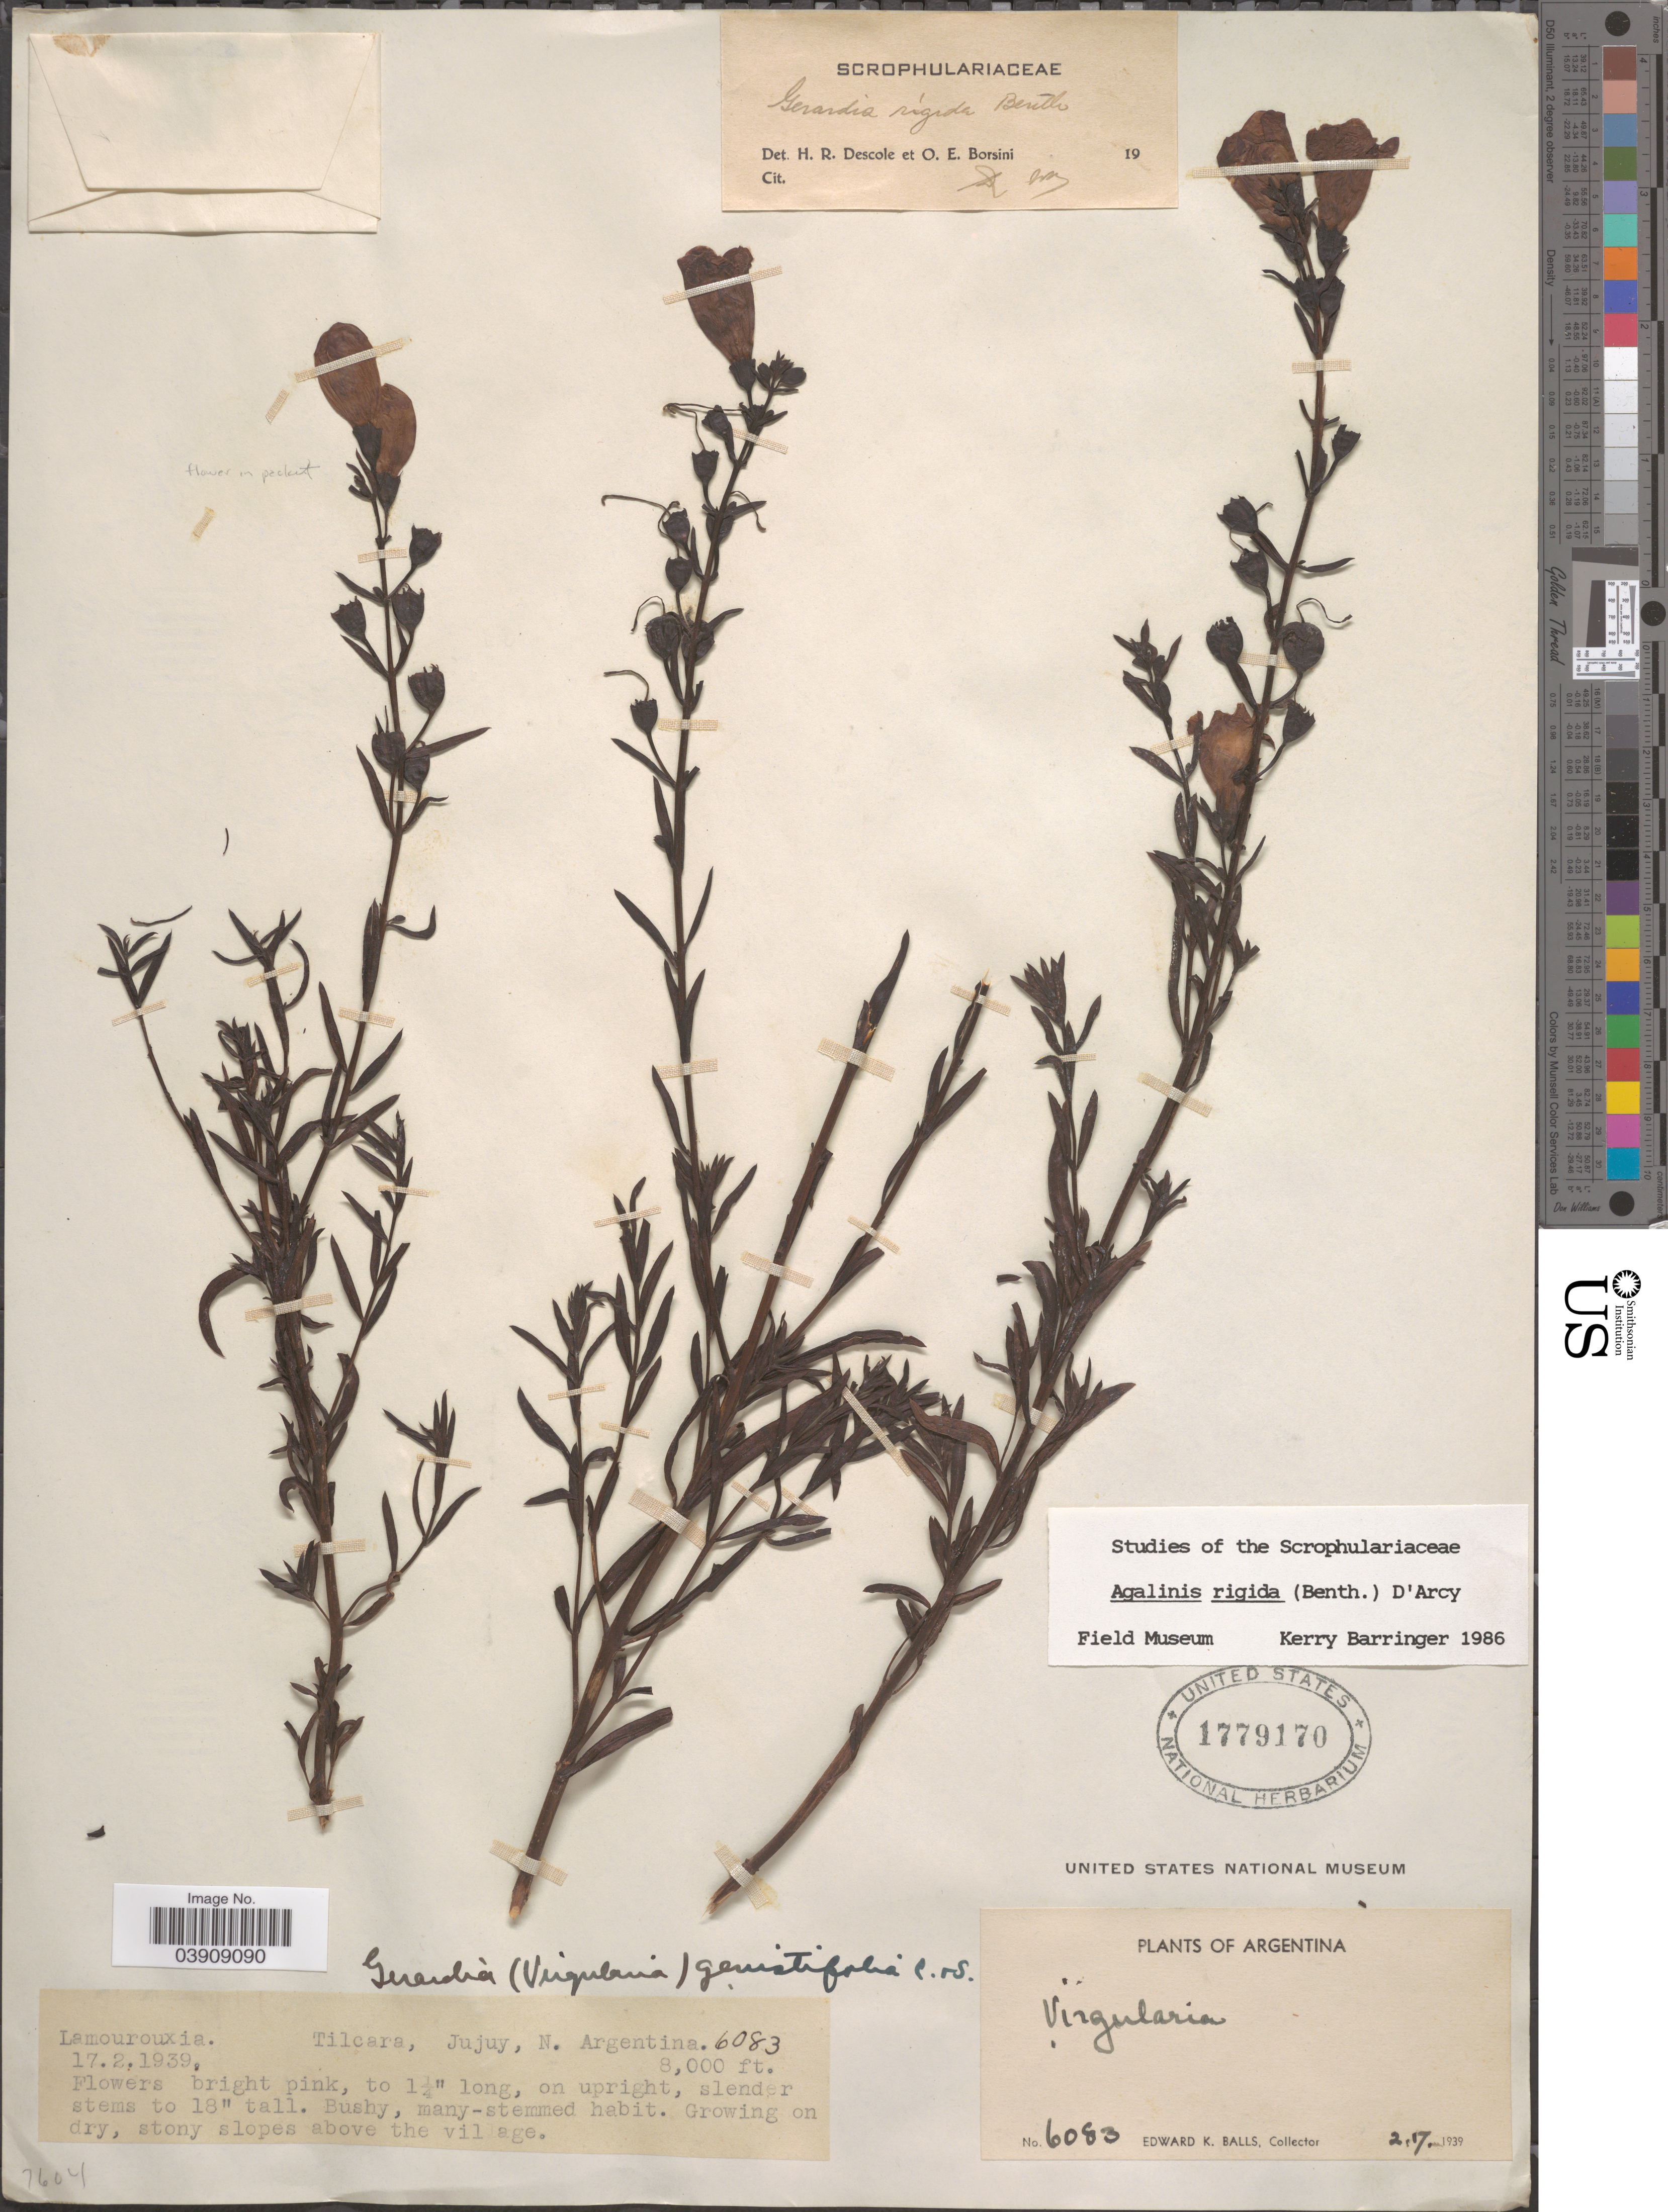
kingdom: Plantae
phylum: Tracheophyta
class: Magnoliopsida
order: Lamiales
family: Orobanchaceae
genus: Agalinis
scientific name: Agalinis rigida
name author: (Gillies ex Benth.) D'Arcy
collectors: E. K. Balls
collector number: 6083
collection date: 1939-02-17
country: Argentina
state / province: Jujuy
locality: Tilcara, N. Argentina.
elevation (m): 2438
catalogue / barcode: US 1779170